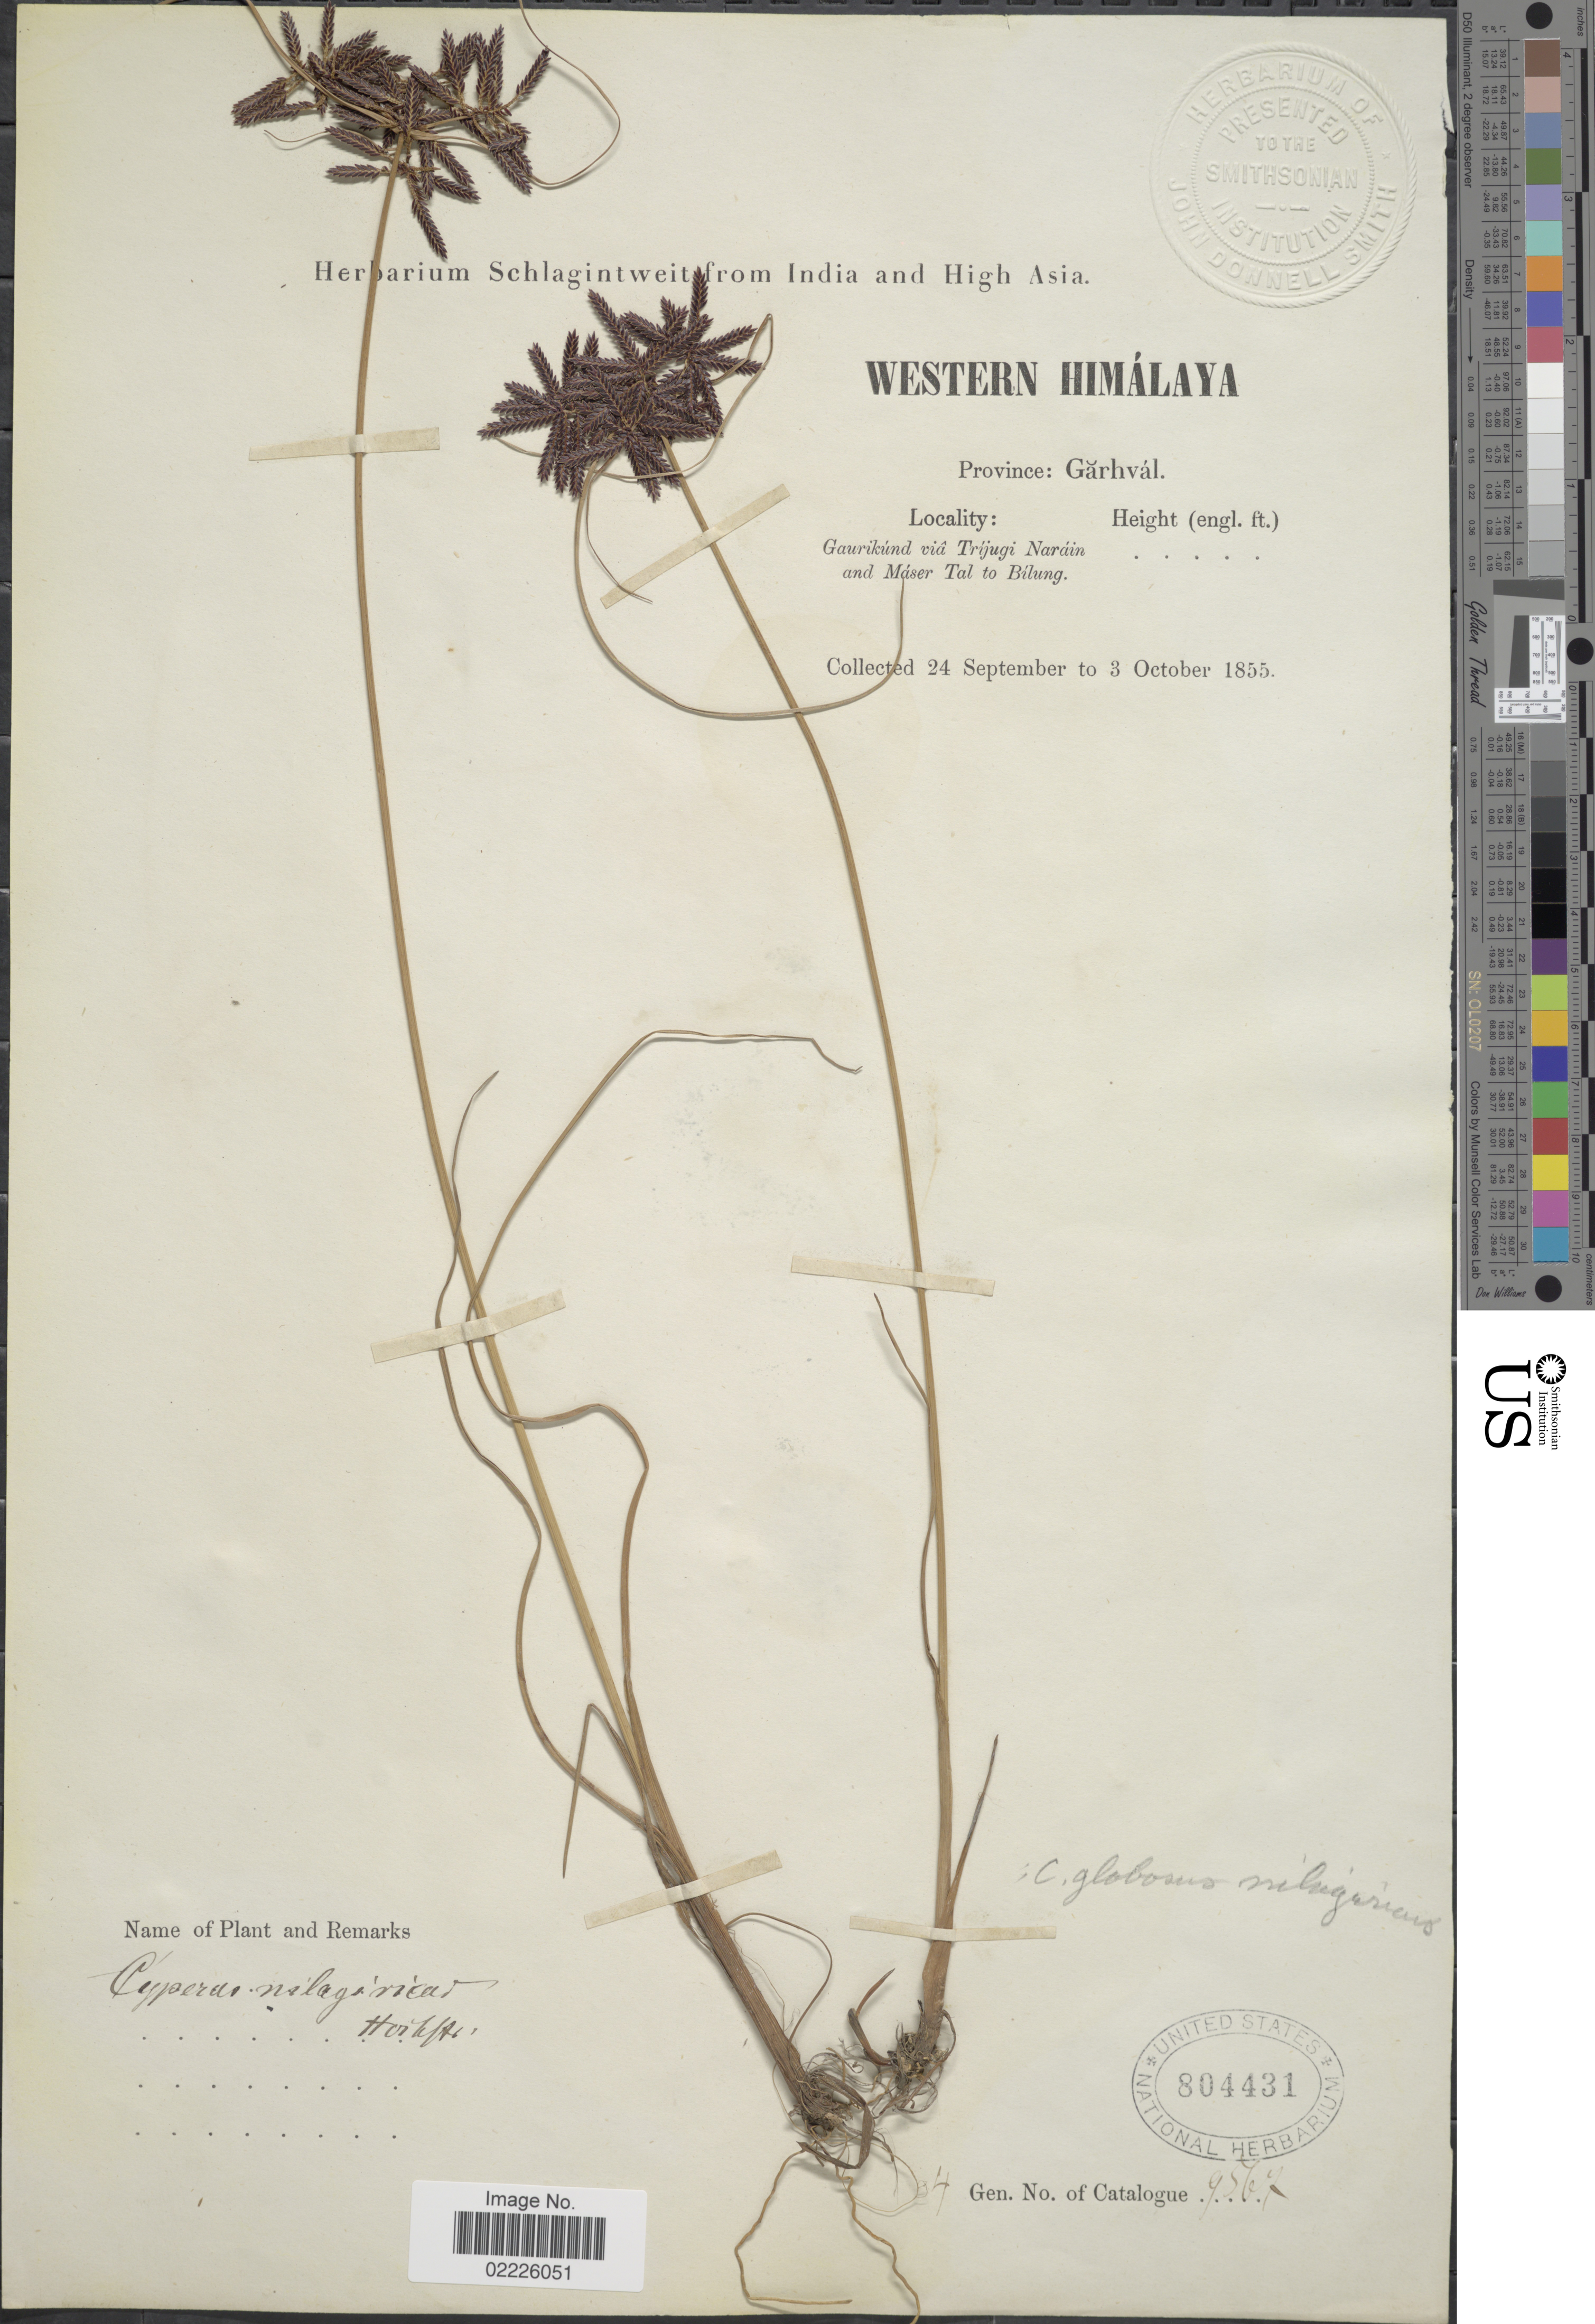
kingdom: Plantae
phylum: Tracheophyta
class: Liliopsida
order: Poales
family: Cyperaceae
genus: Cyperus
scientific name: Cyperus flavidus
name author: Retz.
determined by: Strong, Mark T., (BOT), Smithsonian Institution - National Museum of Natural History (UNITED STATES)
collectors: ex herb. Schlagintweit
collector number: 9567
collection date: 1855-09-24/1855-10-03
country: India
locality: Western Himalaya, Province: Garhval, Gaurikund via Trijugi Narain and Maser Tal to Bilung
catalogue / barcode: US 804431